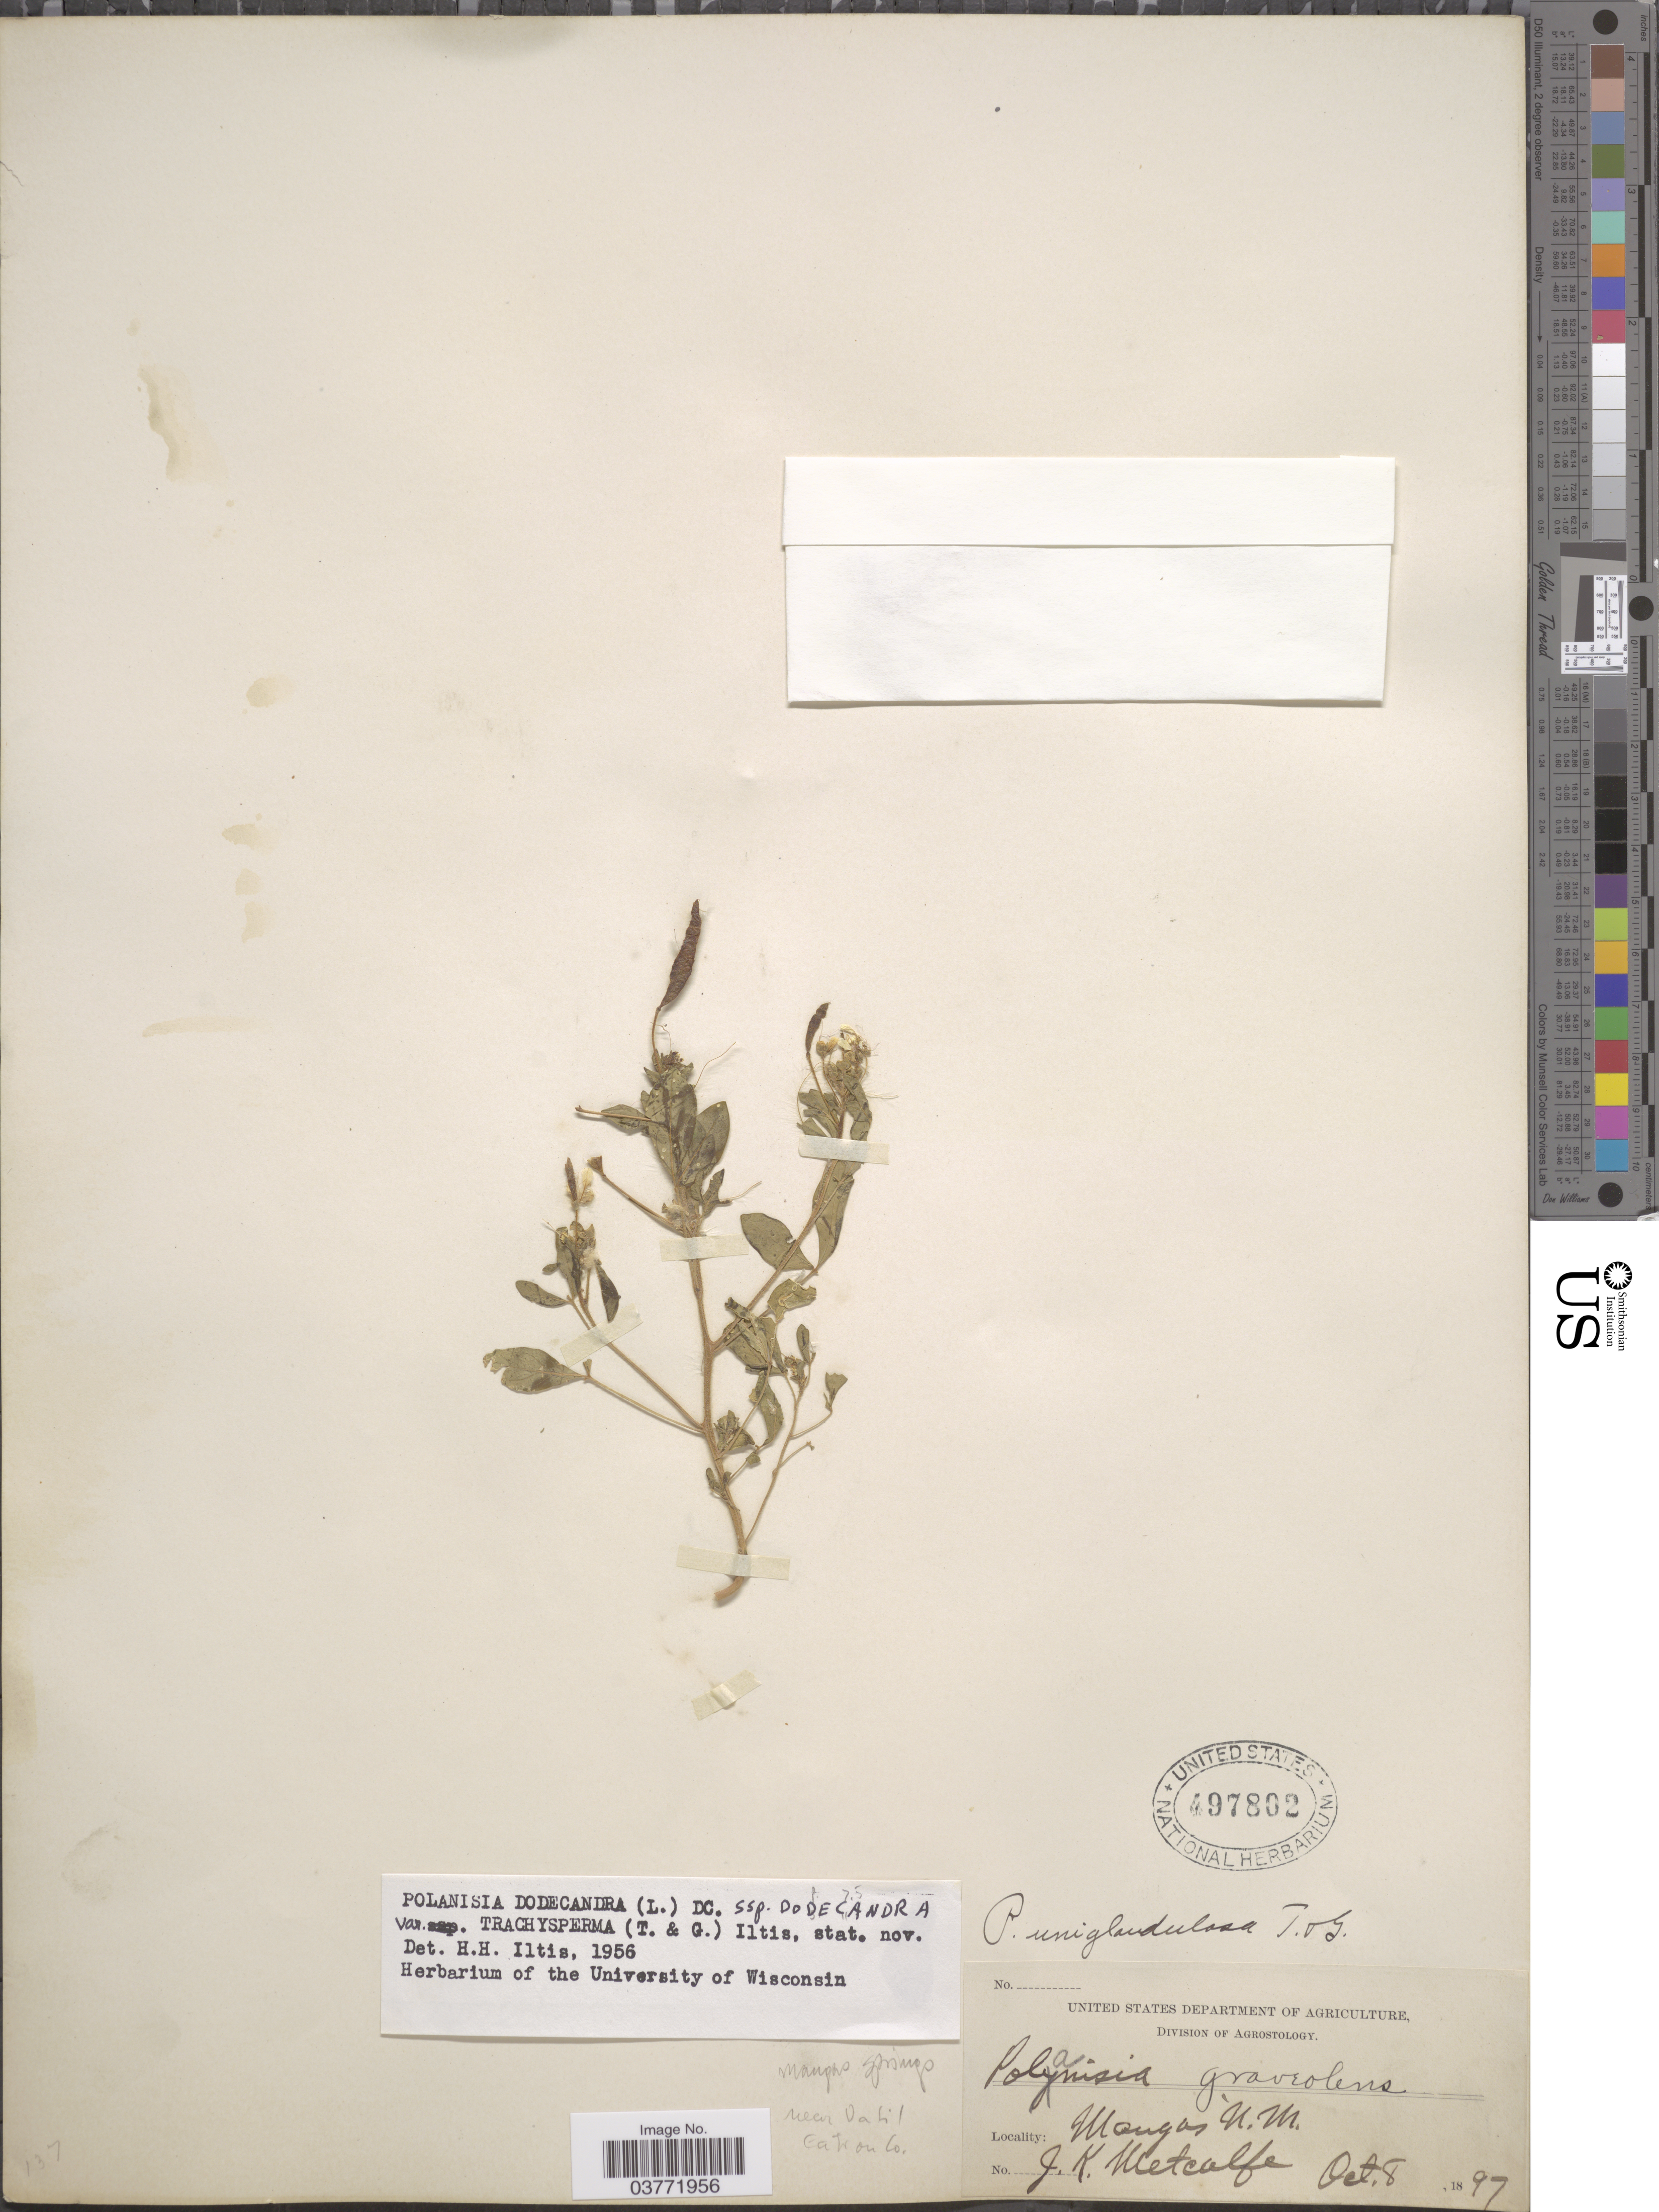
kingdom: Plantae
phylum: Tracheophyta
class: Magnoliopsida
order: Brassicales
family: Cleomaceae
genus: Polanisia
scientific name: Polanisia trachysperma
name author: Torr. & A. Gray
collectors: J. Metcalfe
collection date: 1897-10-08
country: United States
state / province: New Mexico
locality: Mangas springs near Datil Catron Co.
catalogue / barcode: US 497802